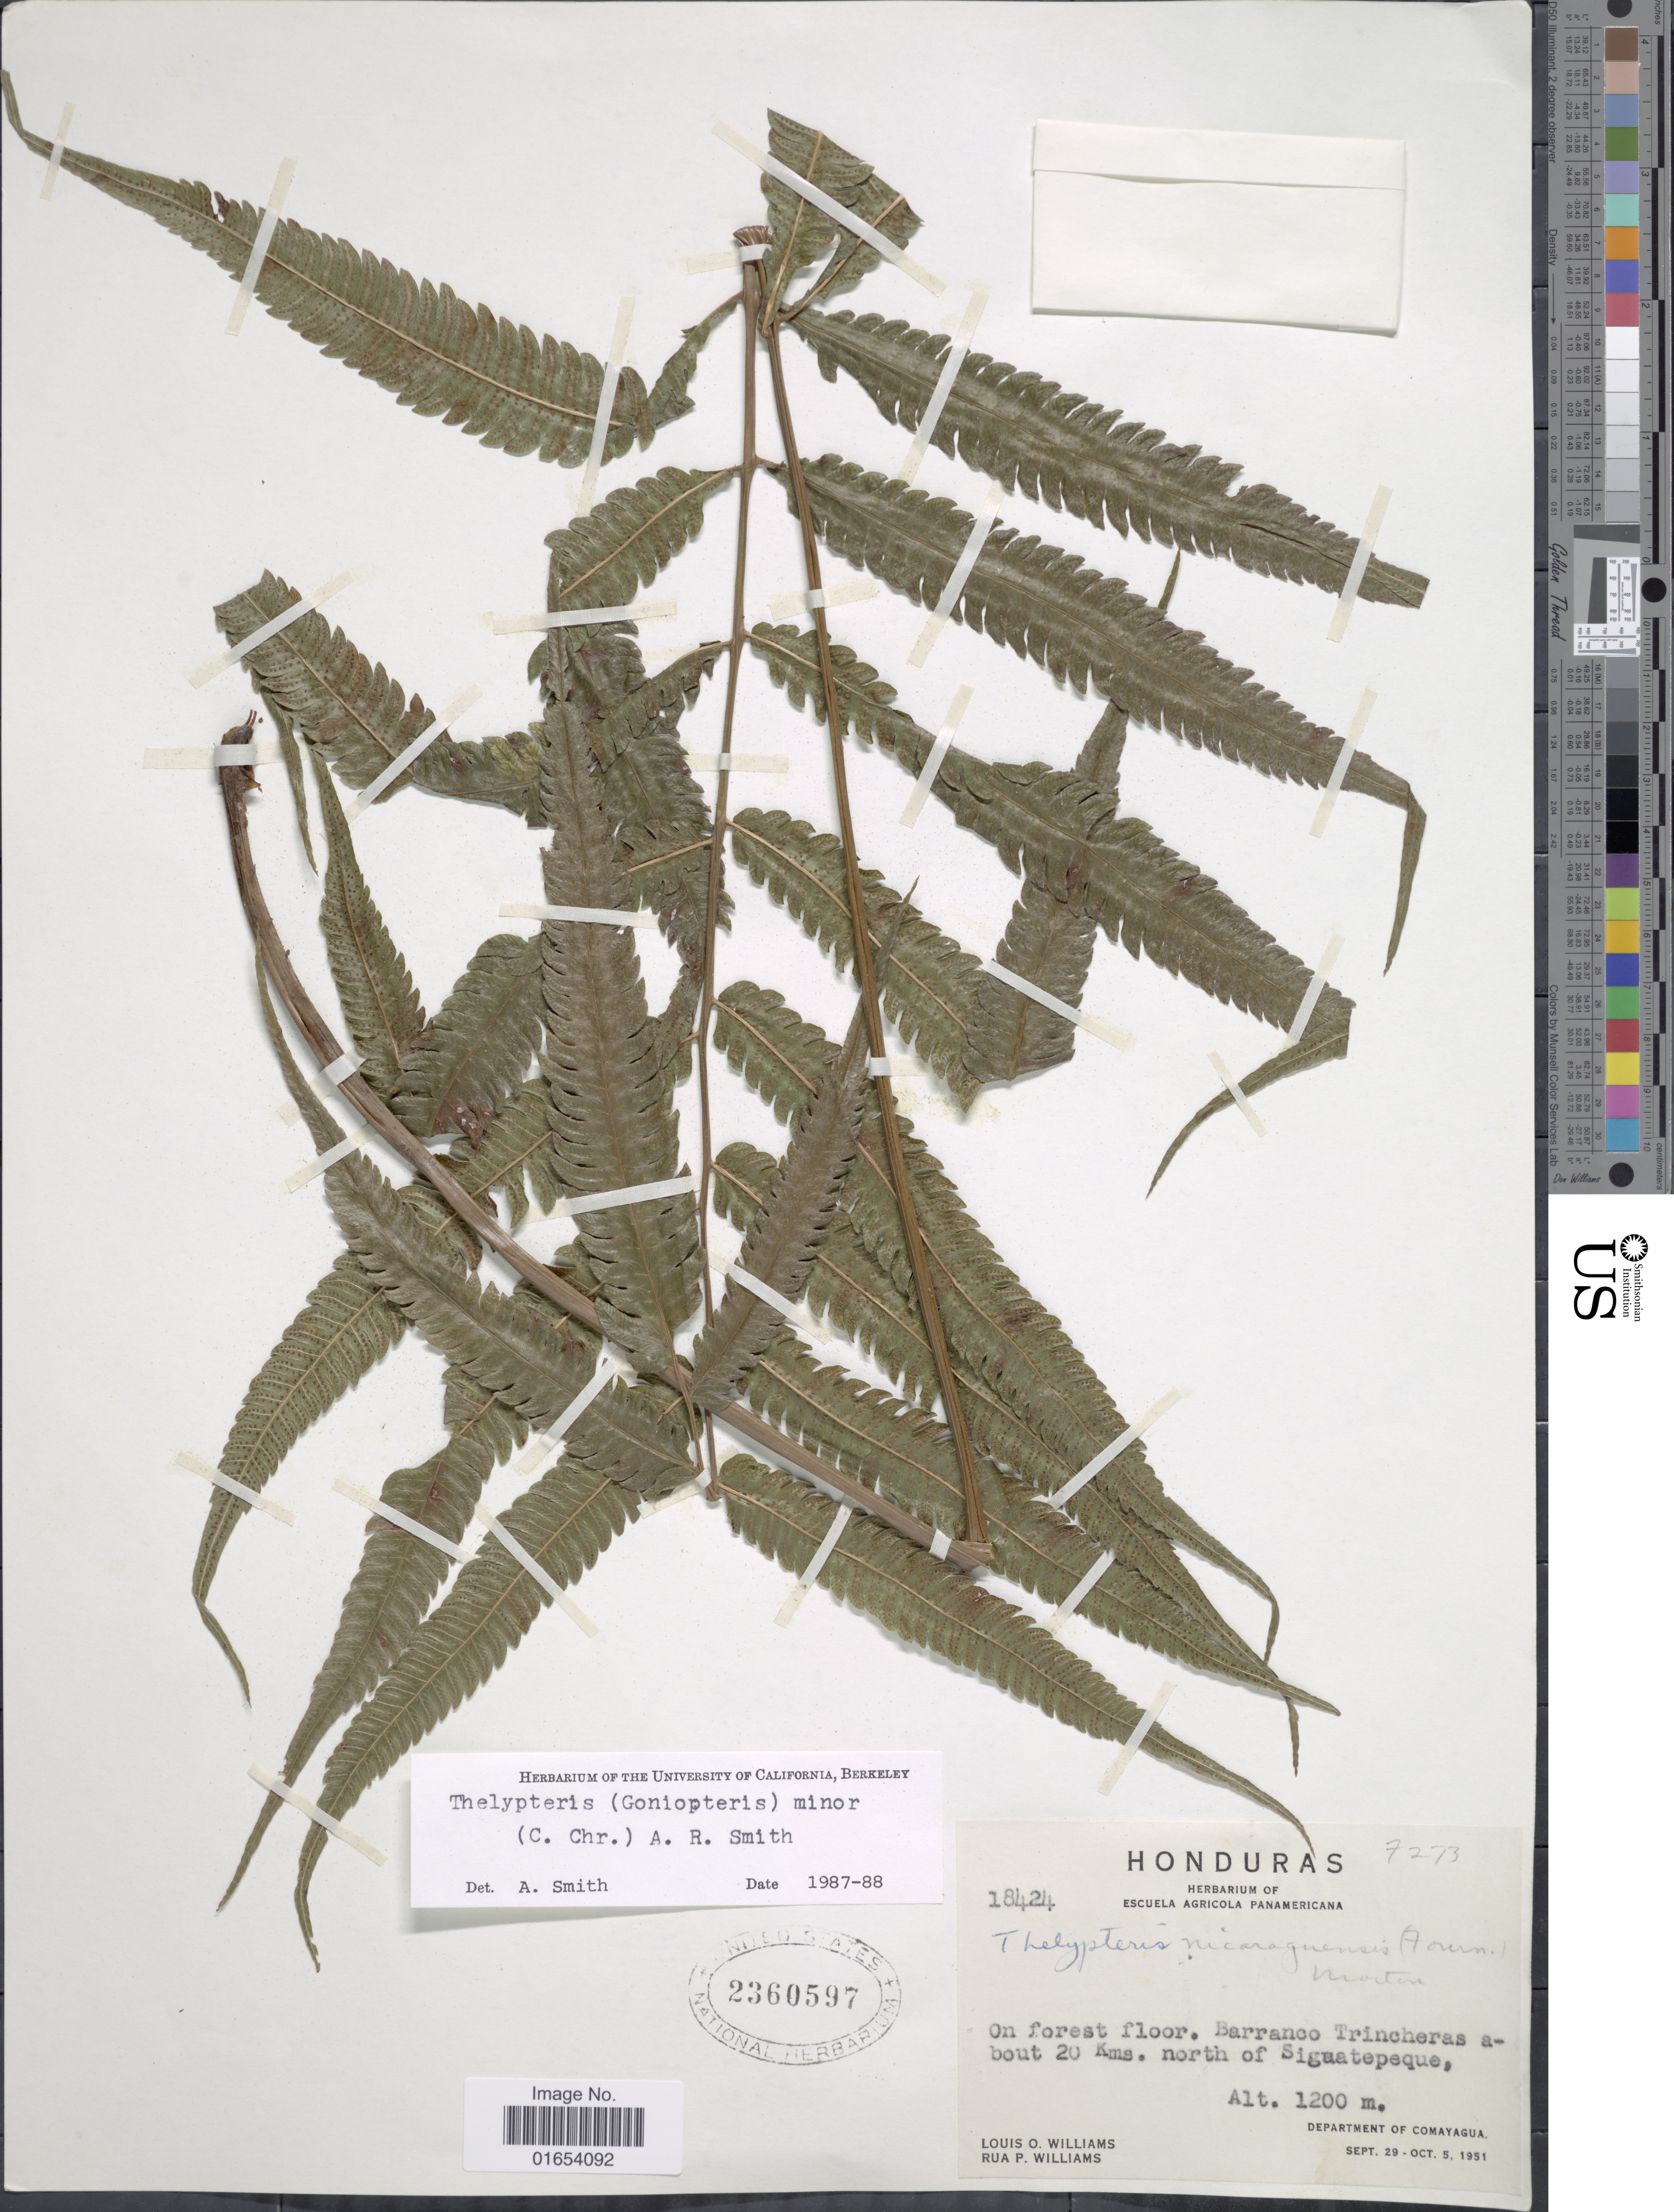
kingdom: Plantae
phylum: Tracheophyta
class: Polypodiopsida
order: Polypodiales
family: Thelypteridaceae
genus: Goniopteris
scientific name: Goniopteris minor (C. Chr.) comb. nov., ined 2015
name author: (C. Chr.)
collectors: L. O. Williams & R. P. Williams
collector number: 18424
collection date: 1951-09-29/1951-10-05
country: Honduras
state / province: Comayagua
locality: Honduras, Department of Comagaya, Barranco Trincheras about 20 kms. north of Siguatepeque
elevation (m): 1200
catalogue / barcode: US 2360597